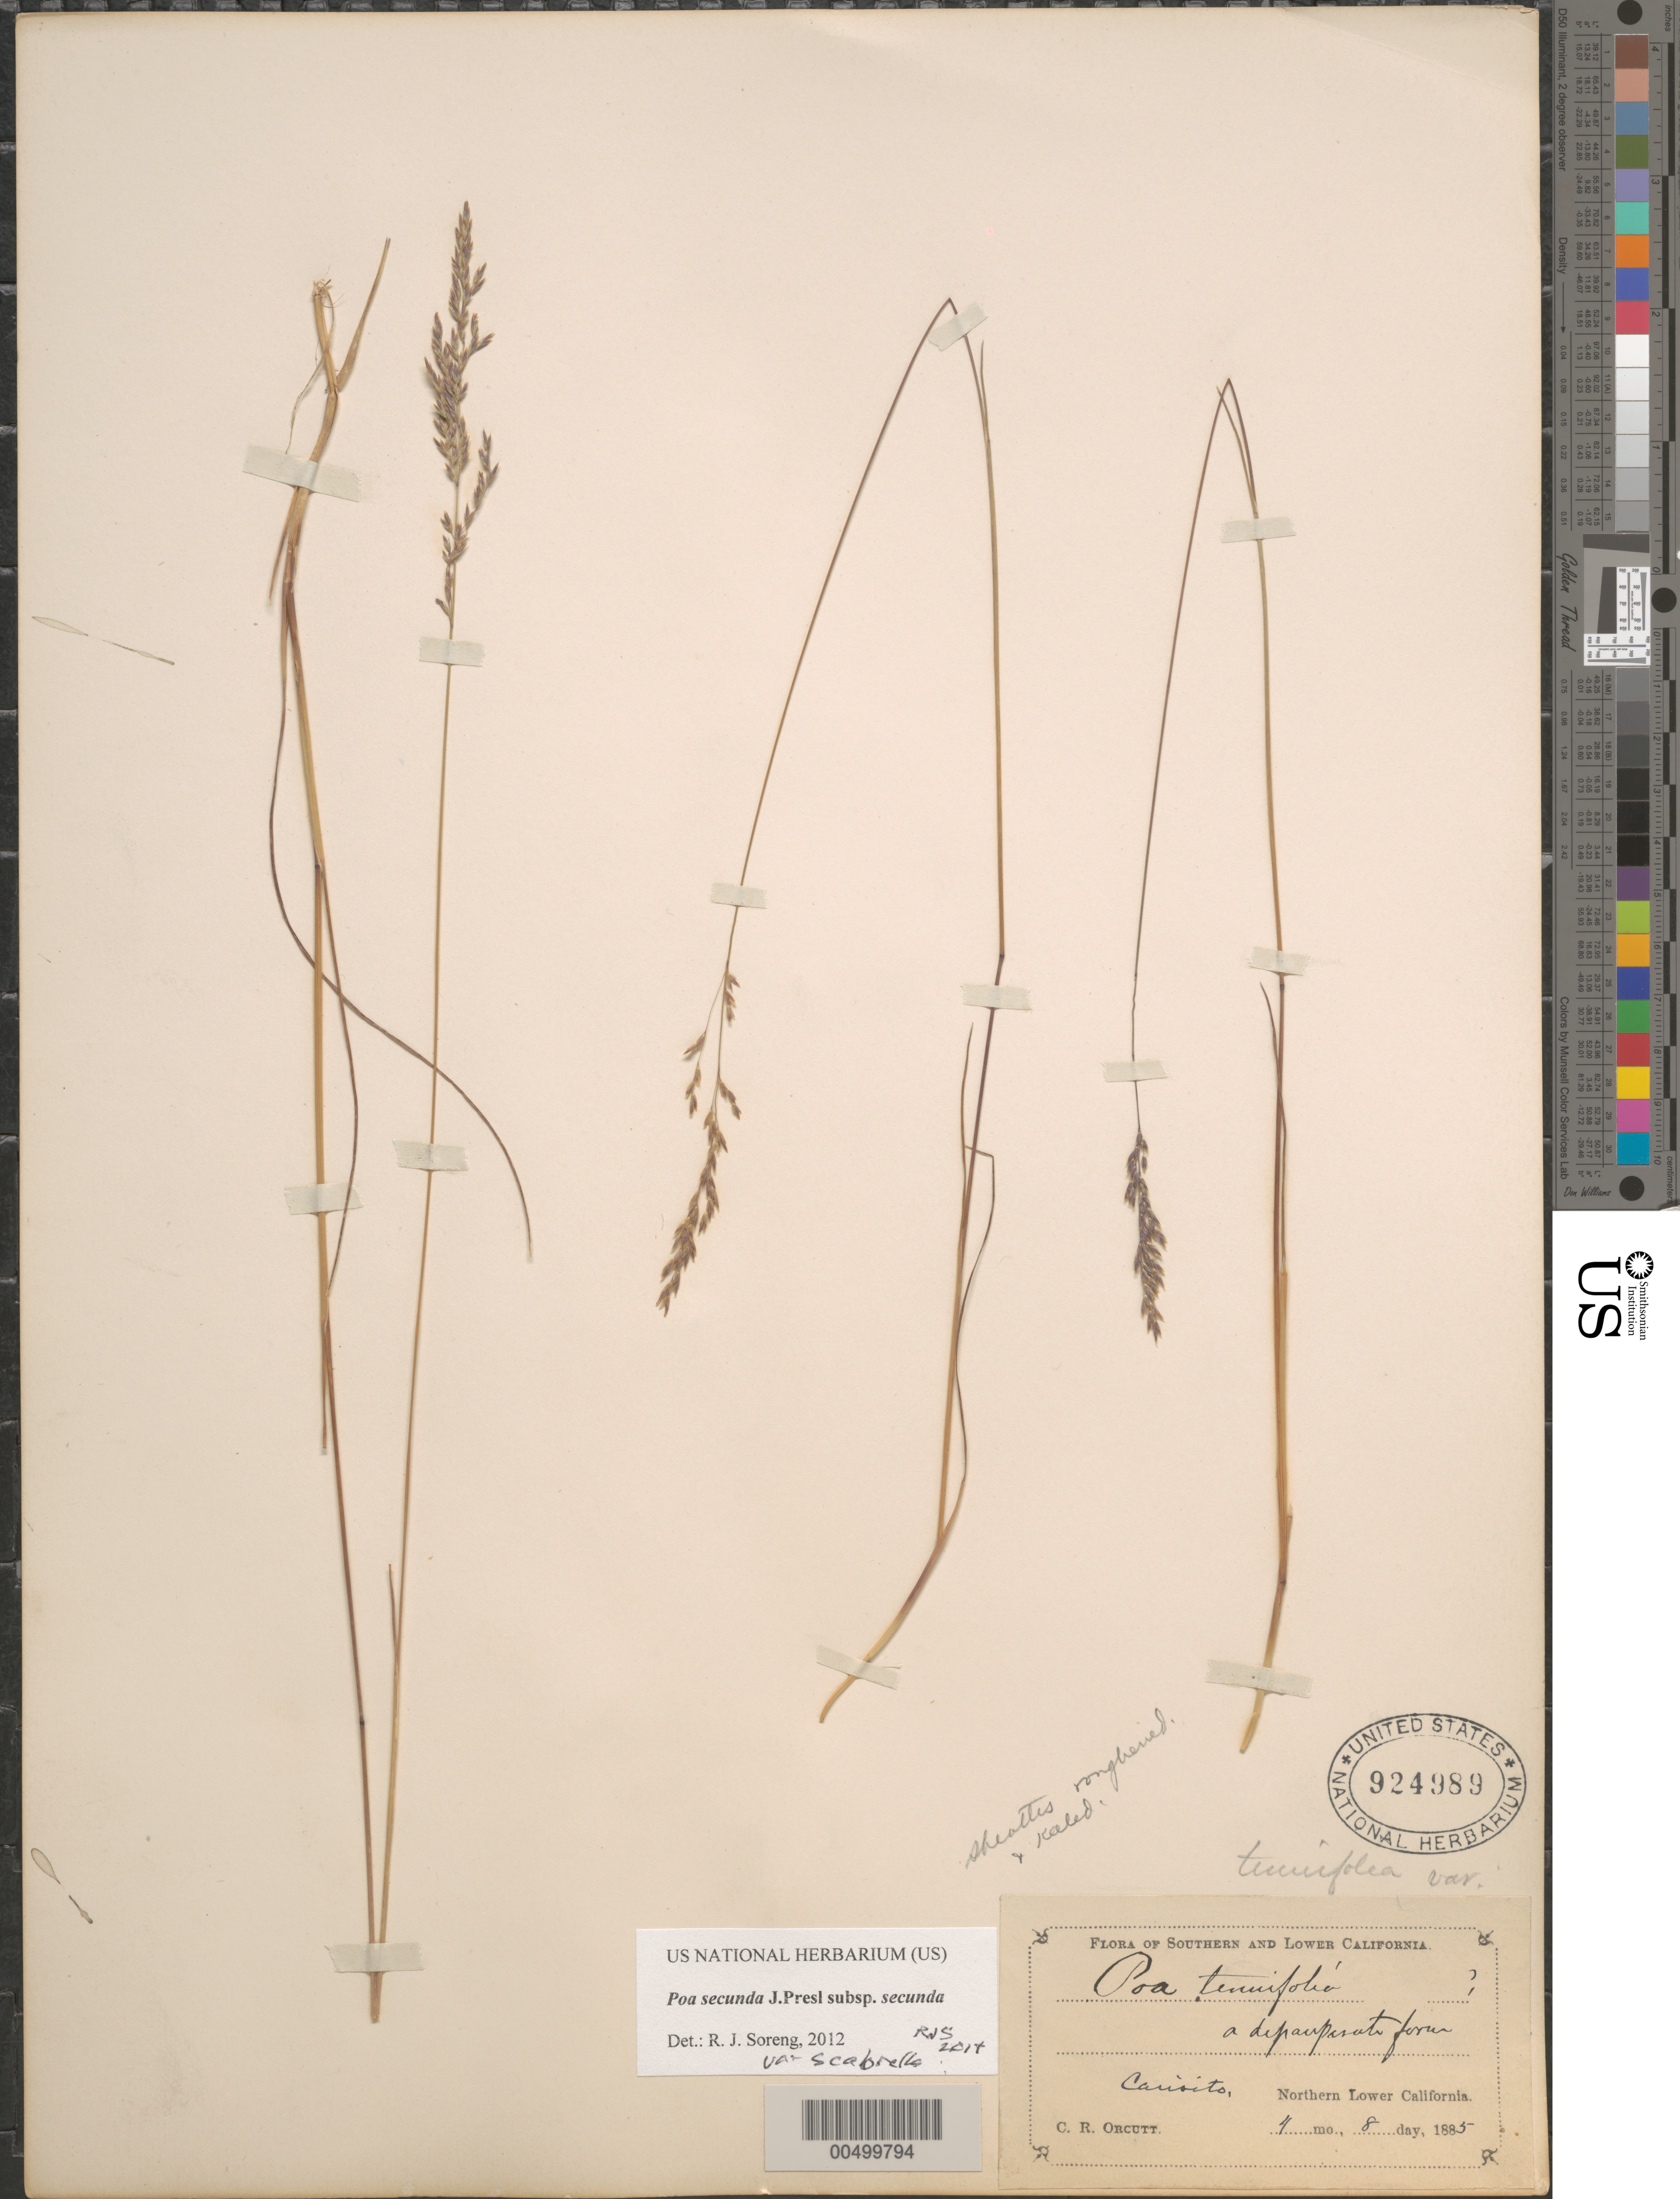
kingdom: Plantae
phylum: Tracheophyta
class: Liliopsida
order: Poales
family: Poaceae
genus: Poa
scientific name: Poa secunda subsp. secunda var. scabrella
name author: (Thurb.) Soreng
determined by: Soreng, Robert J., Research Associate (BOT), Smithsonian Institution - National Museum of Natural History (UNITED STATES)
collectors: C. R. Orcutt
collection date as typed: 8 Apr 1885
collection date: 1885-04-08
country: Mexico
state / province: Baja California Norte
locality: Carisito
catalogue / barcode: US 924989